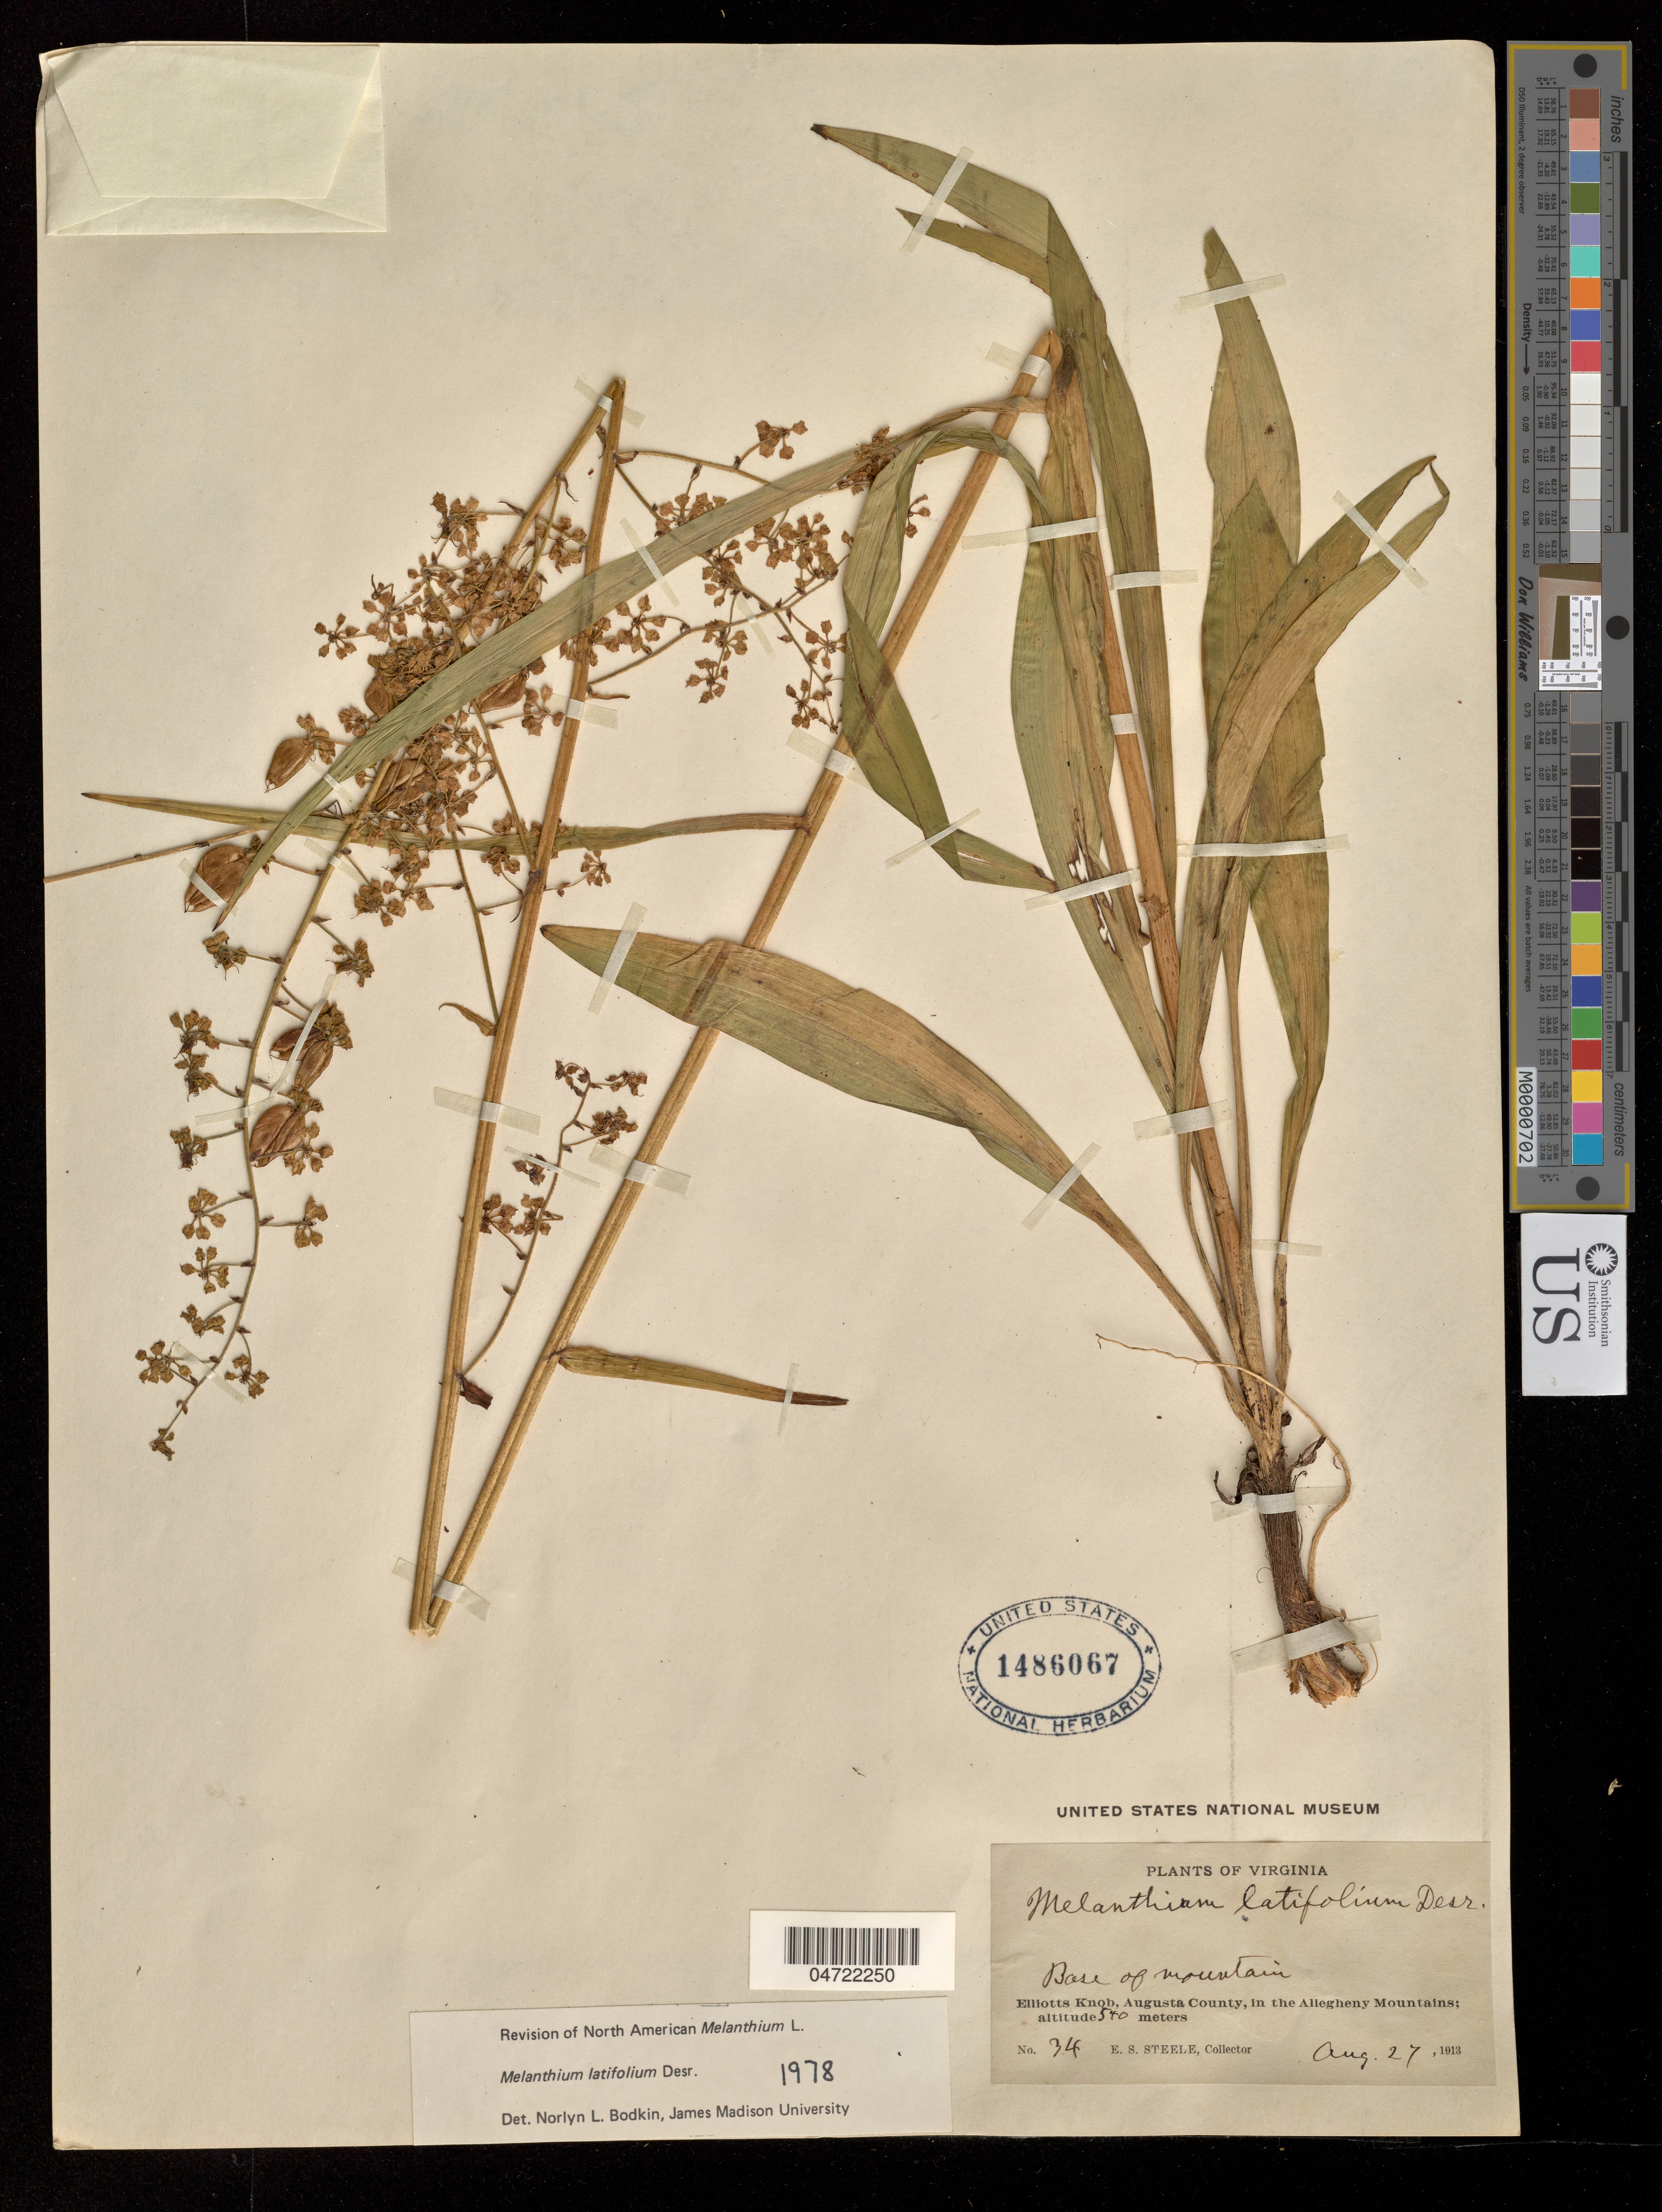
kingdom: Plantae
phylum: Tracheophyta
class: Liliopsida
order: Liliales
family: Melanthiaceae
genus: Melanthium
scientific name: Melanthium latifolium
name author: Desr.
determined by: Bodkin, N. L.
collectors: E. Steele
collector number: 34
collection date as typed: Aug. 27, 1913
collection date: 1913-08-27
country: United States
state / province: Virginia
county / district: Augusta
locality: Elliotts Knob, in the Allegheny Mountains.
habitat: Base of mountain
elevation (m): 540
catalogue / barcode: US 1486067